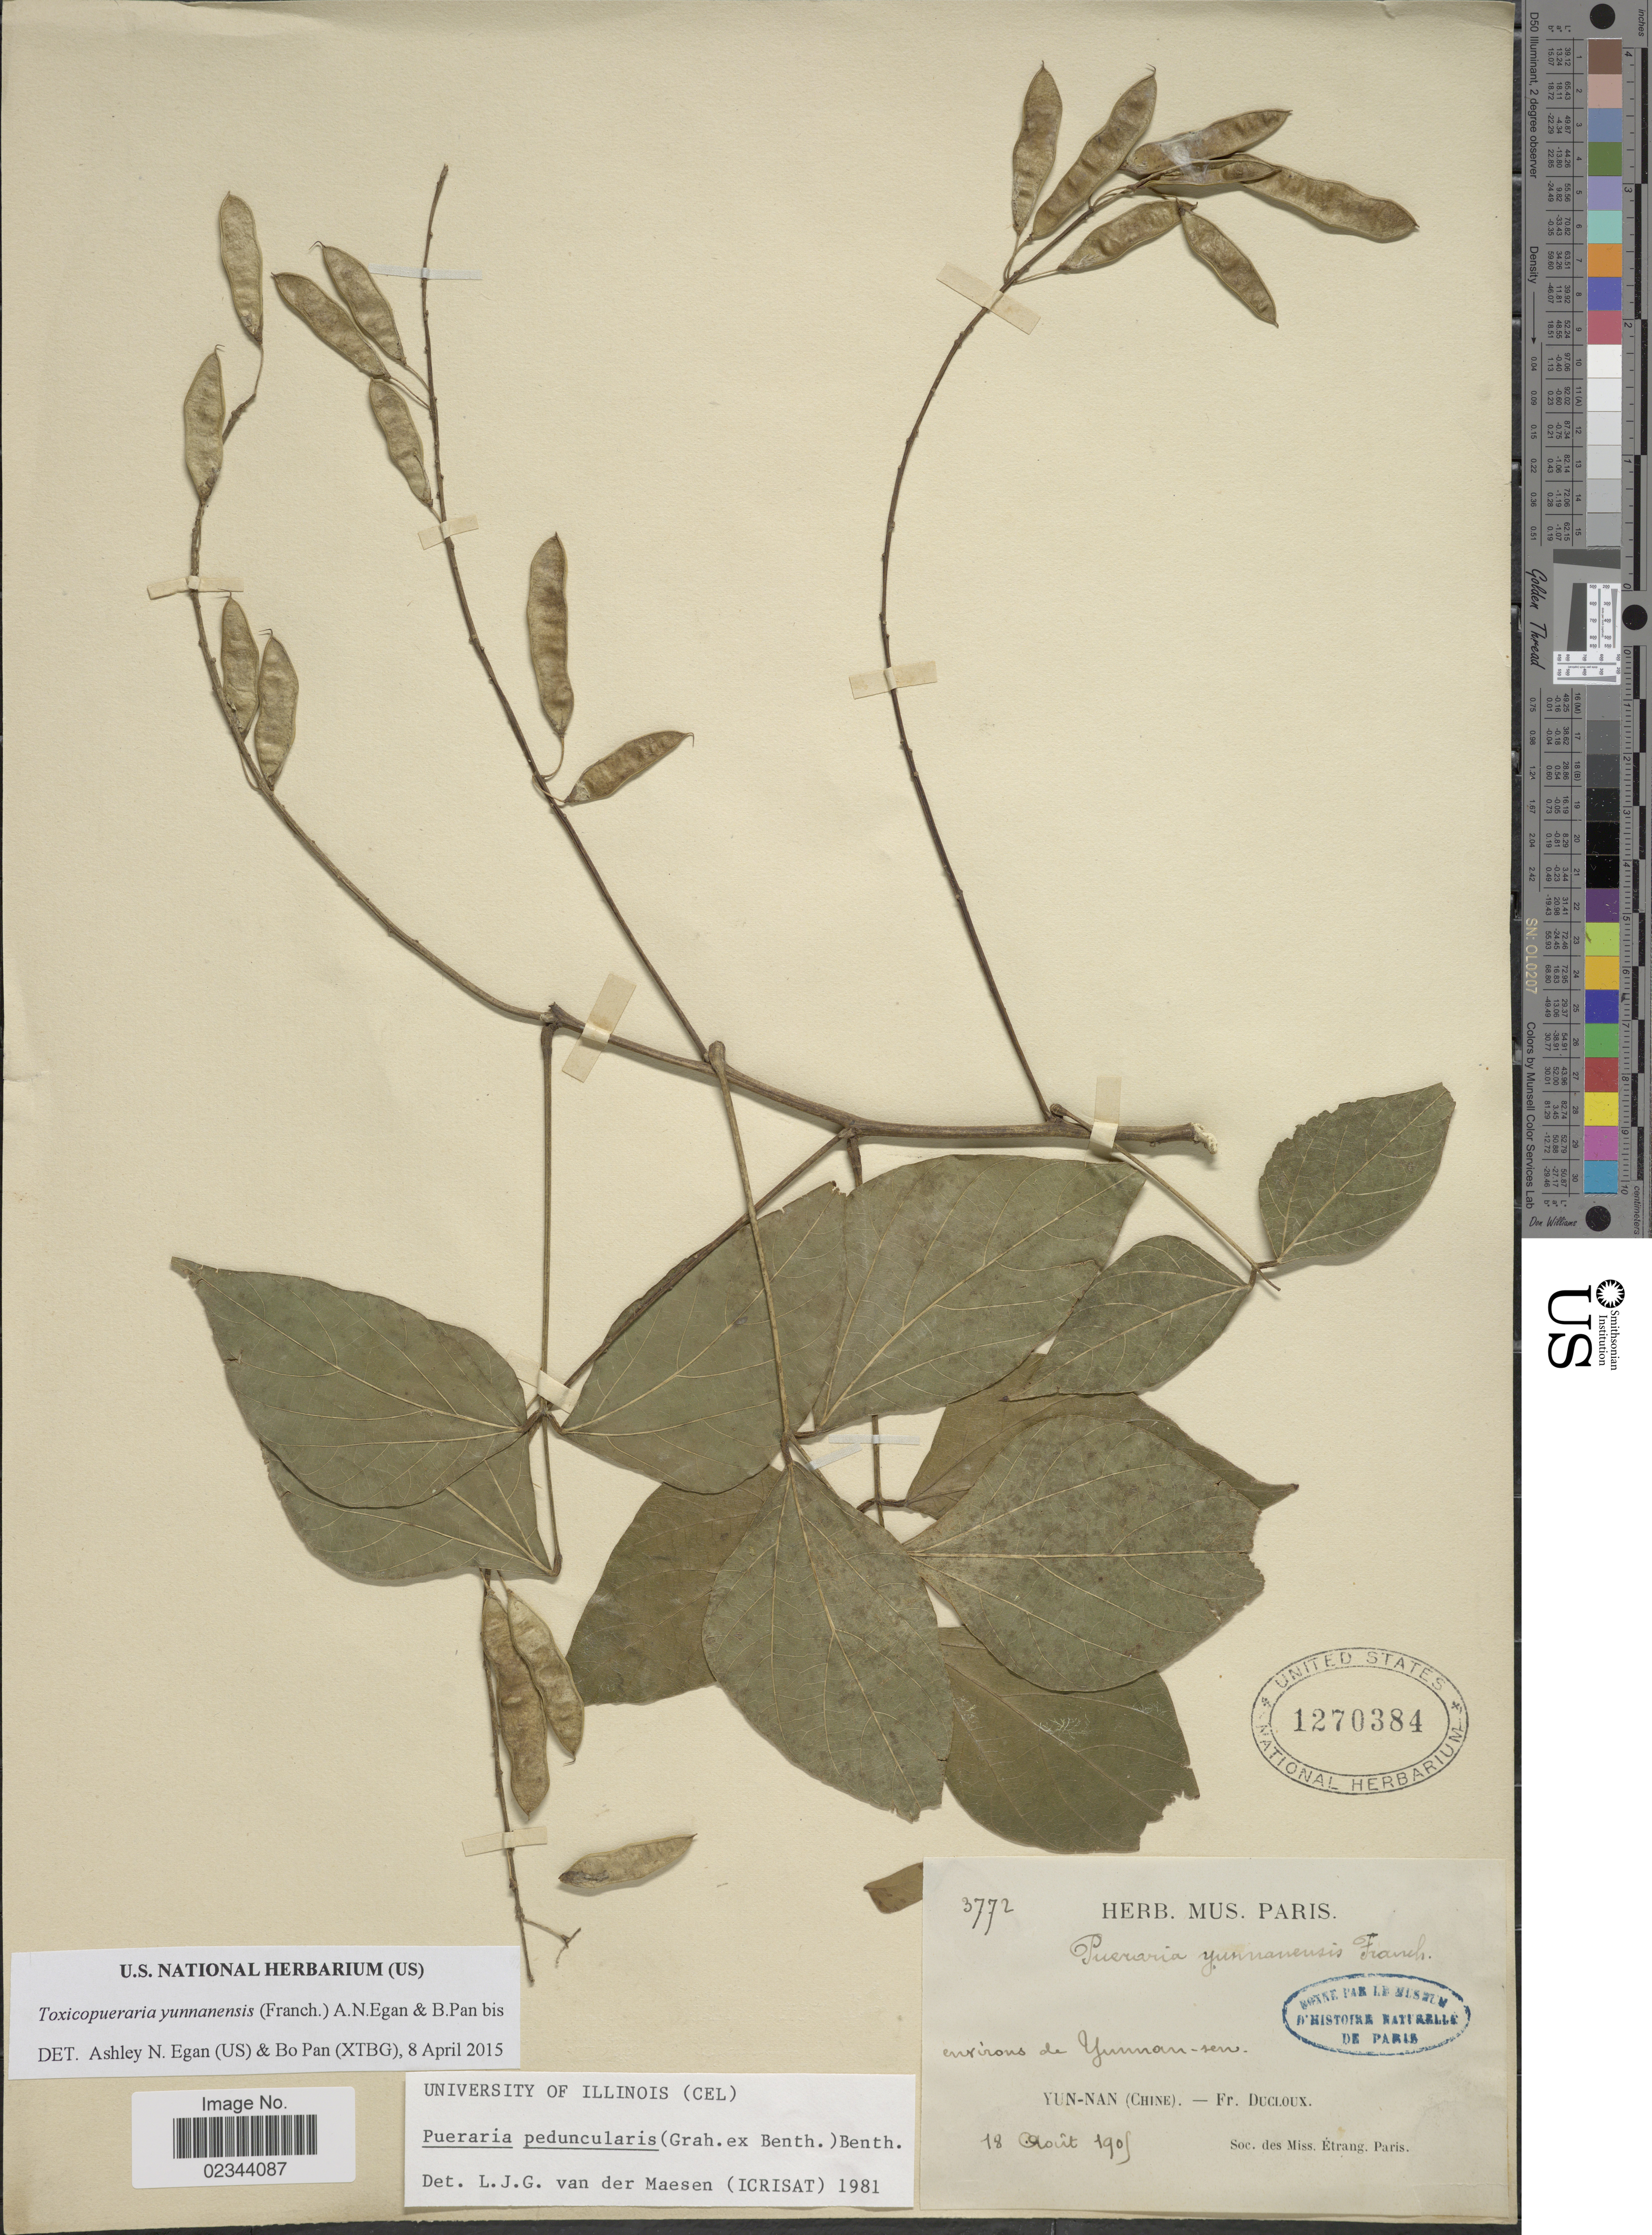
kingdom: Plantae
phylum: Tracheophyta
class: Magnoliopsida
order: Fabales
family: Fabaceae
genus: Toxicopueraria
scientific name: Toxicopueraria yunnanensis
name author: (Franch.) A.N. Egan & B. Pan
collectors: F. Ducloux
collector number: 3772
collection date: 1905-08-18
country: China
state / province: Yunnan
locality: Environs de Yunnan-sen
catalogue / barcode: US 1270384